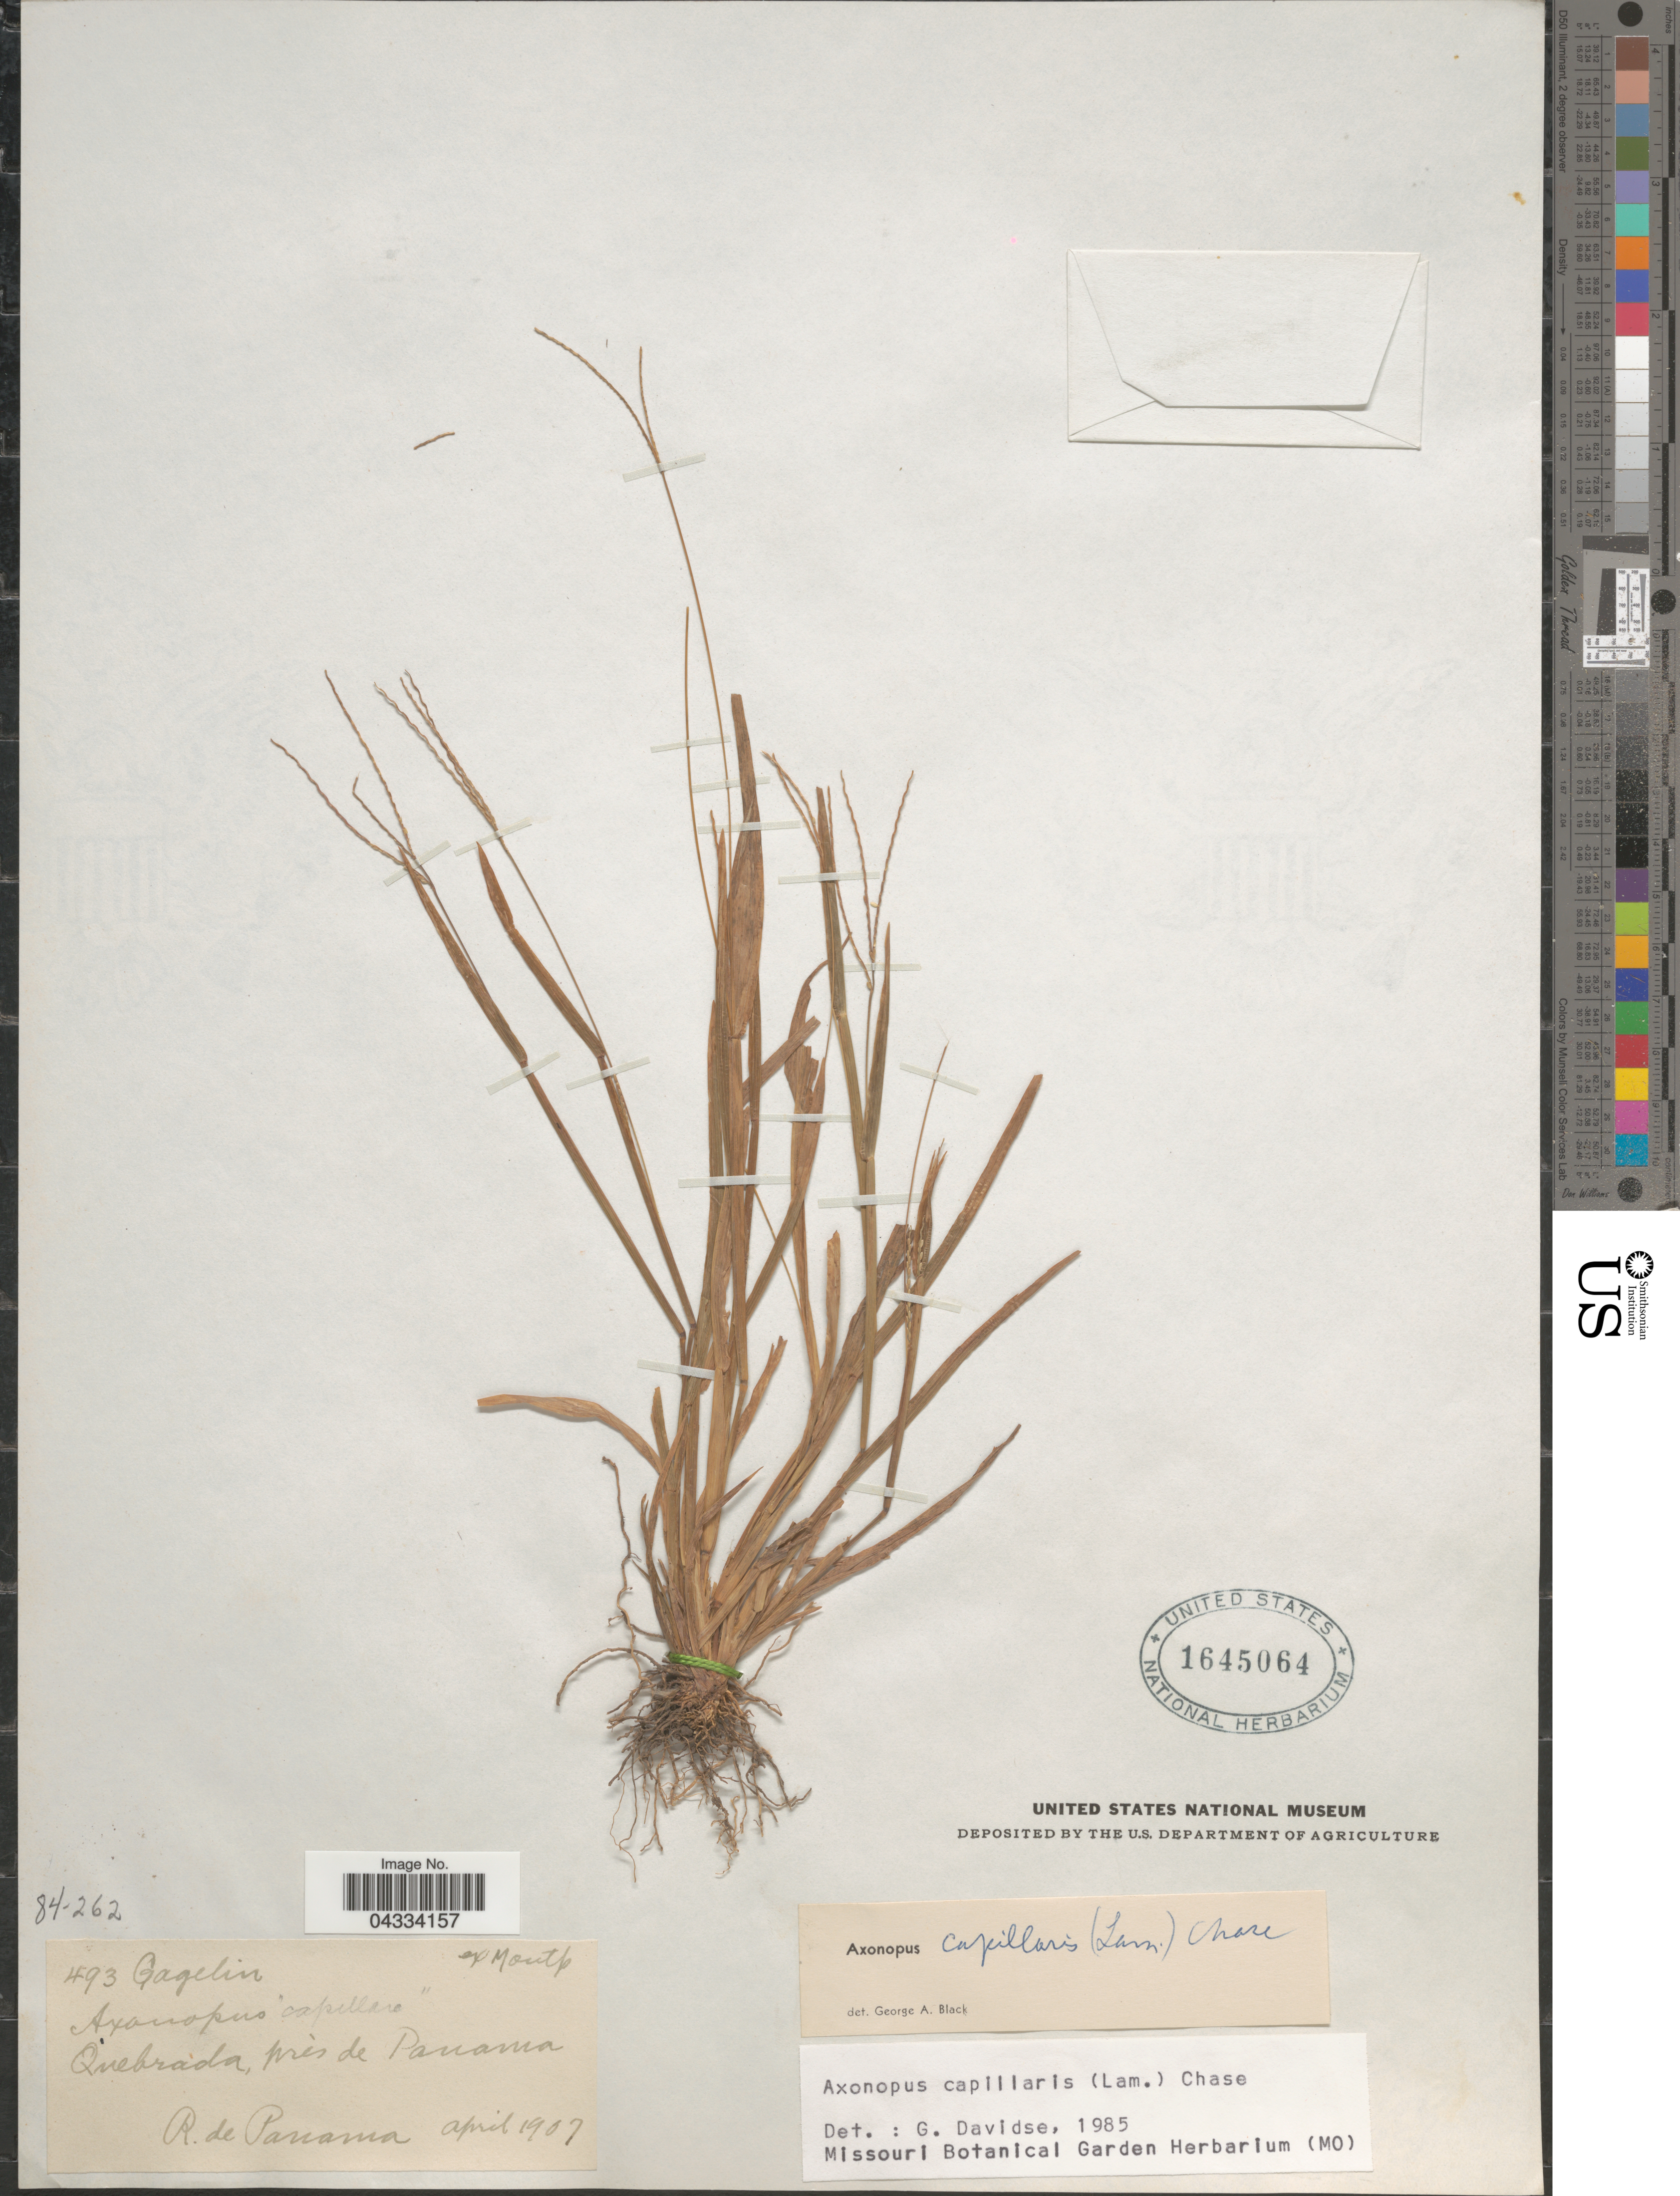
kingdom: Plantae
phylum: Tracheophyta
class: Liliopsida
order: Poales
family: Poaceae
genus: Axonopus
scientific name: Axonopus capillaris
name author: (Lam.) Chase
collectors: Gagelin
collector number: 493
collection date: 1907-04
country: Panama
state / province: Panamá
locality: Quebrada, près de Panama. R. de Panama.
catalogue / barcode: US 1645064